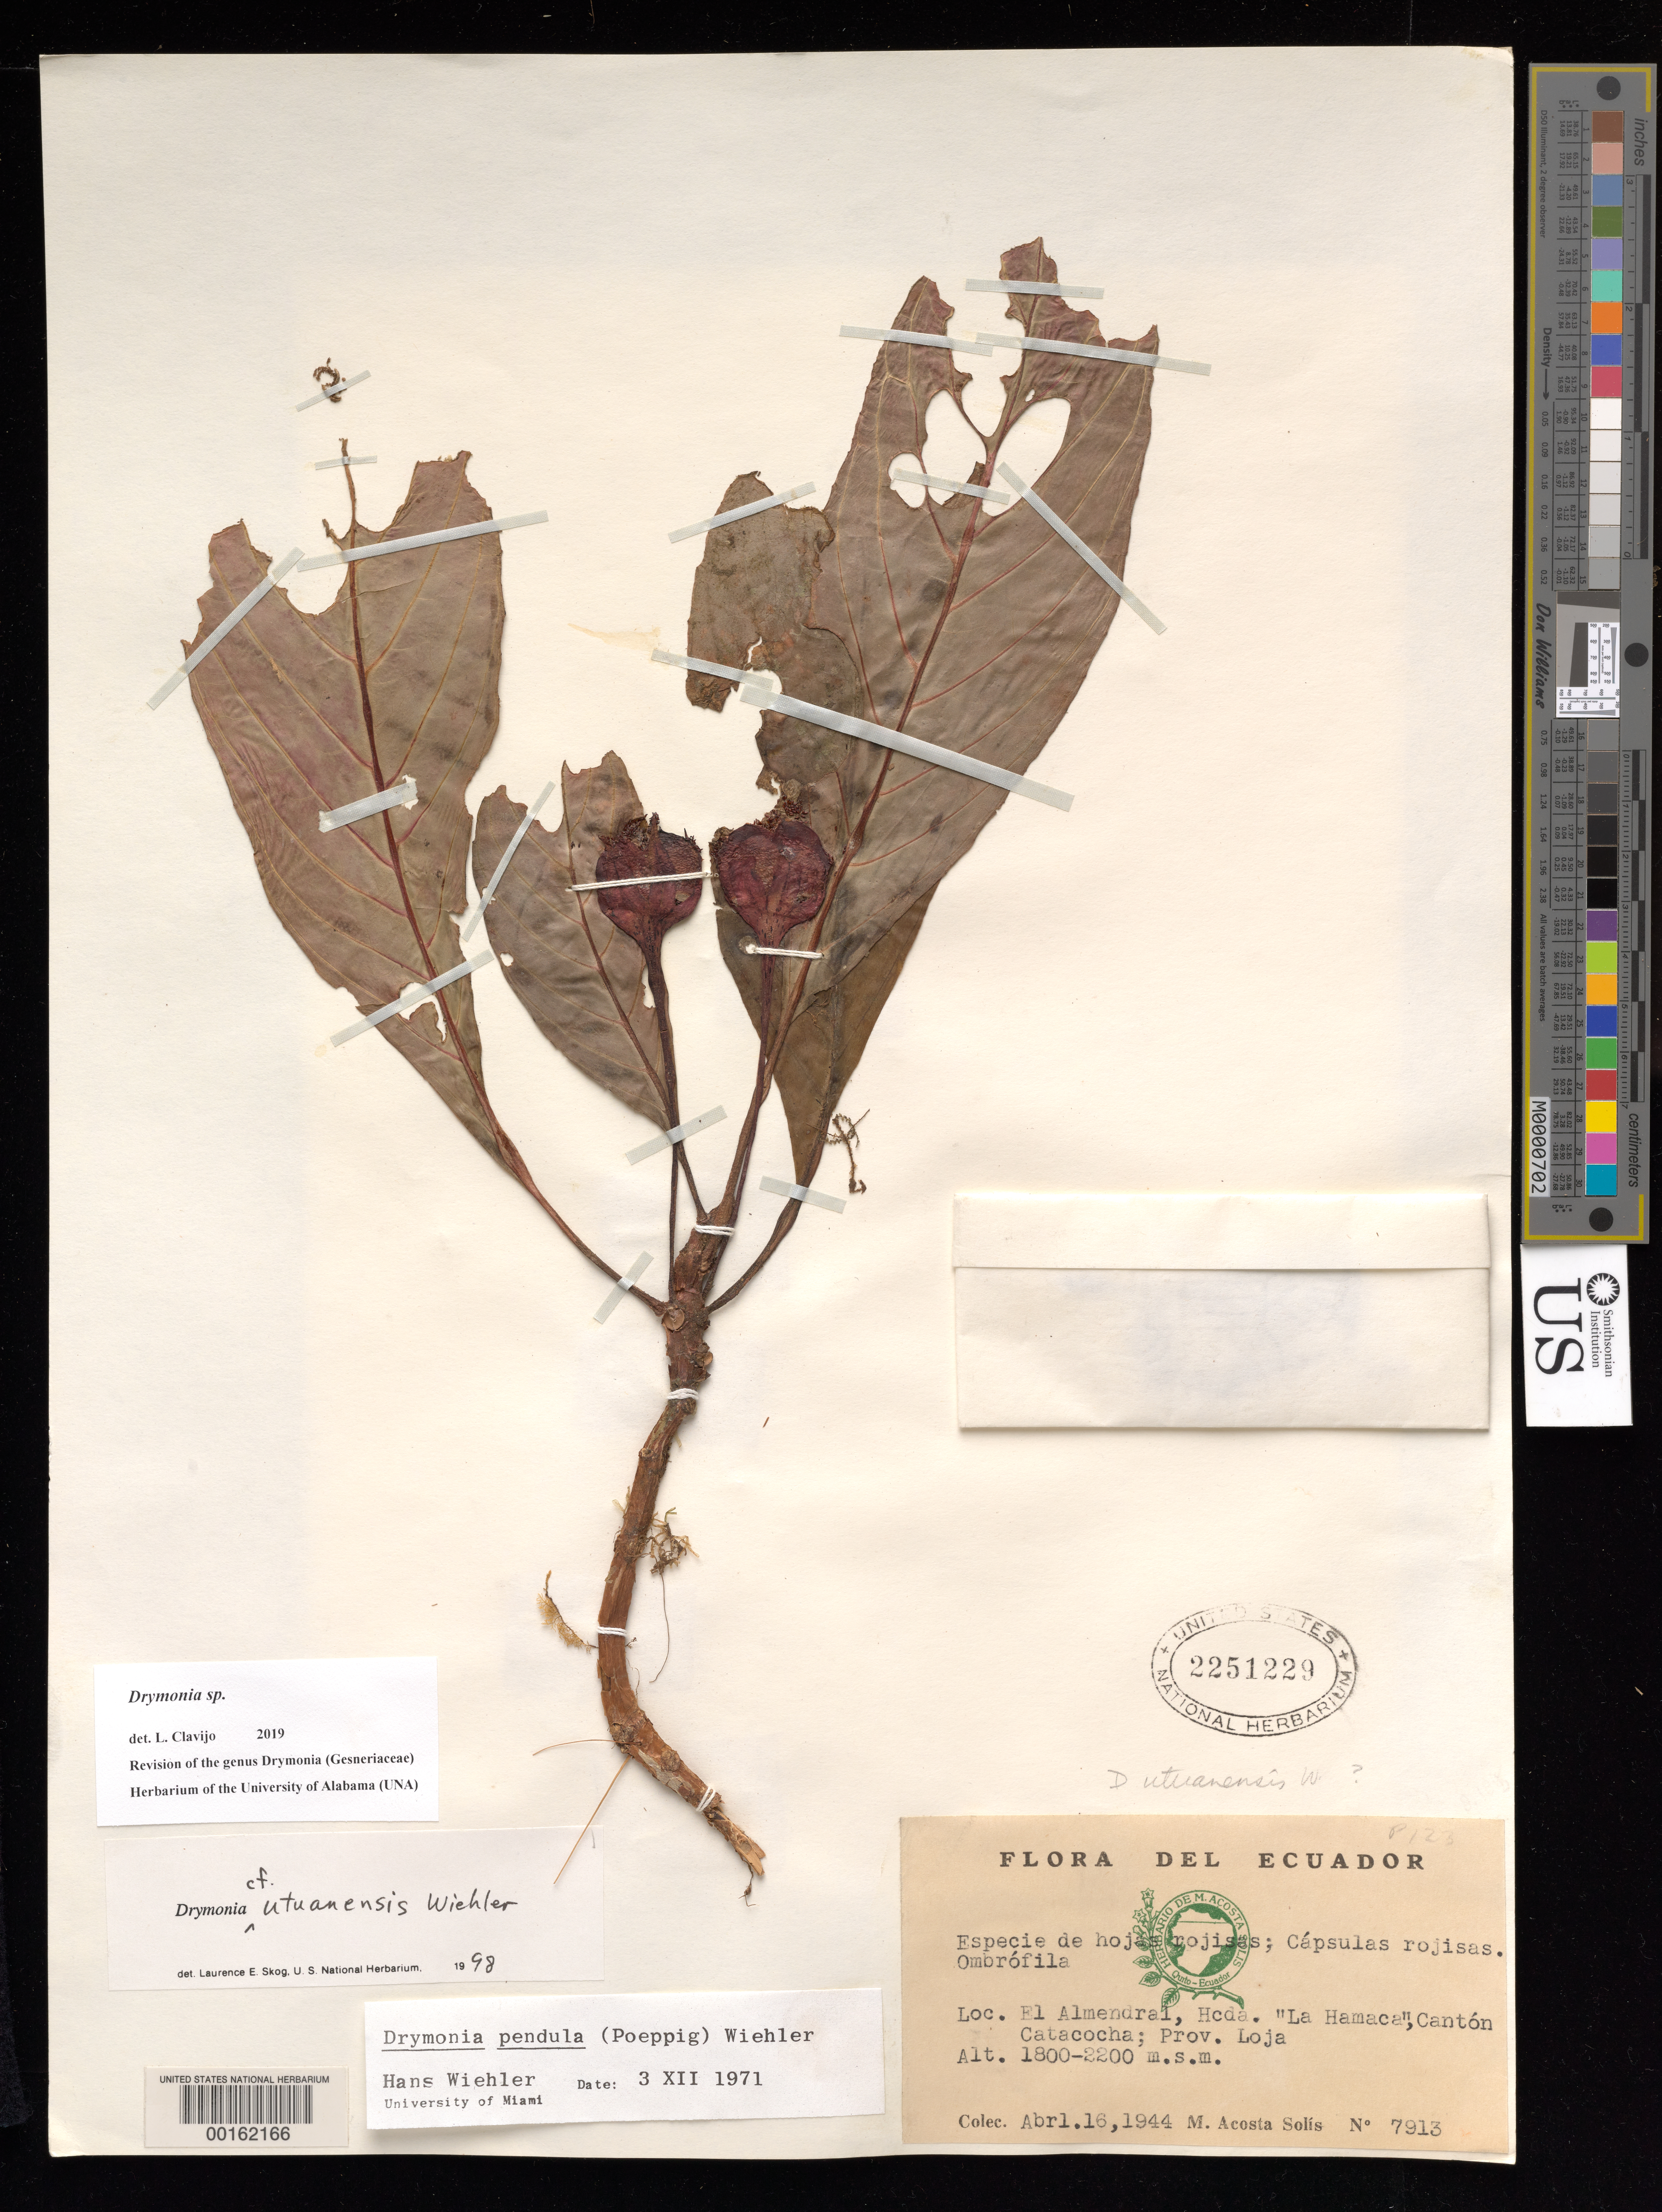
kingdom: Plantae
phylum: Tracheophyta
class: Magnoliopsida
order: Lamiales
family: Gesneriaceae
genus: Drymonia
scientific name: Drymonia utuanensis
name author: Wiehler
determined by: Skog, Laurence E.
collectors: M. Acosta Solis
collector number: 7913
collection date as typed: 16 Apr 1944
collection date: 1944-04-16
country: Ecuador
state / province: Loja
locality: El Almendral, Hcda. "La Hamaca", Cantón Catacocha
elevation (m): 1800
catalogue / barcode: US 2251229